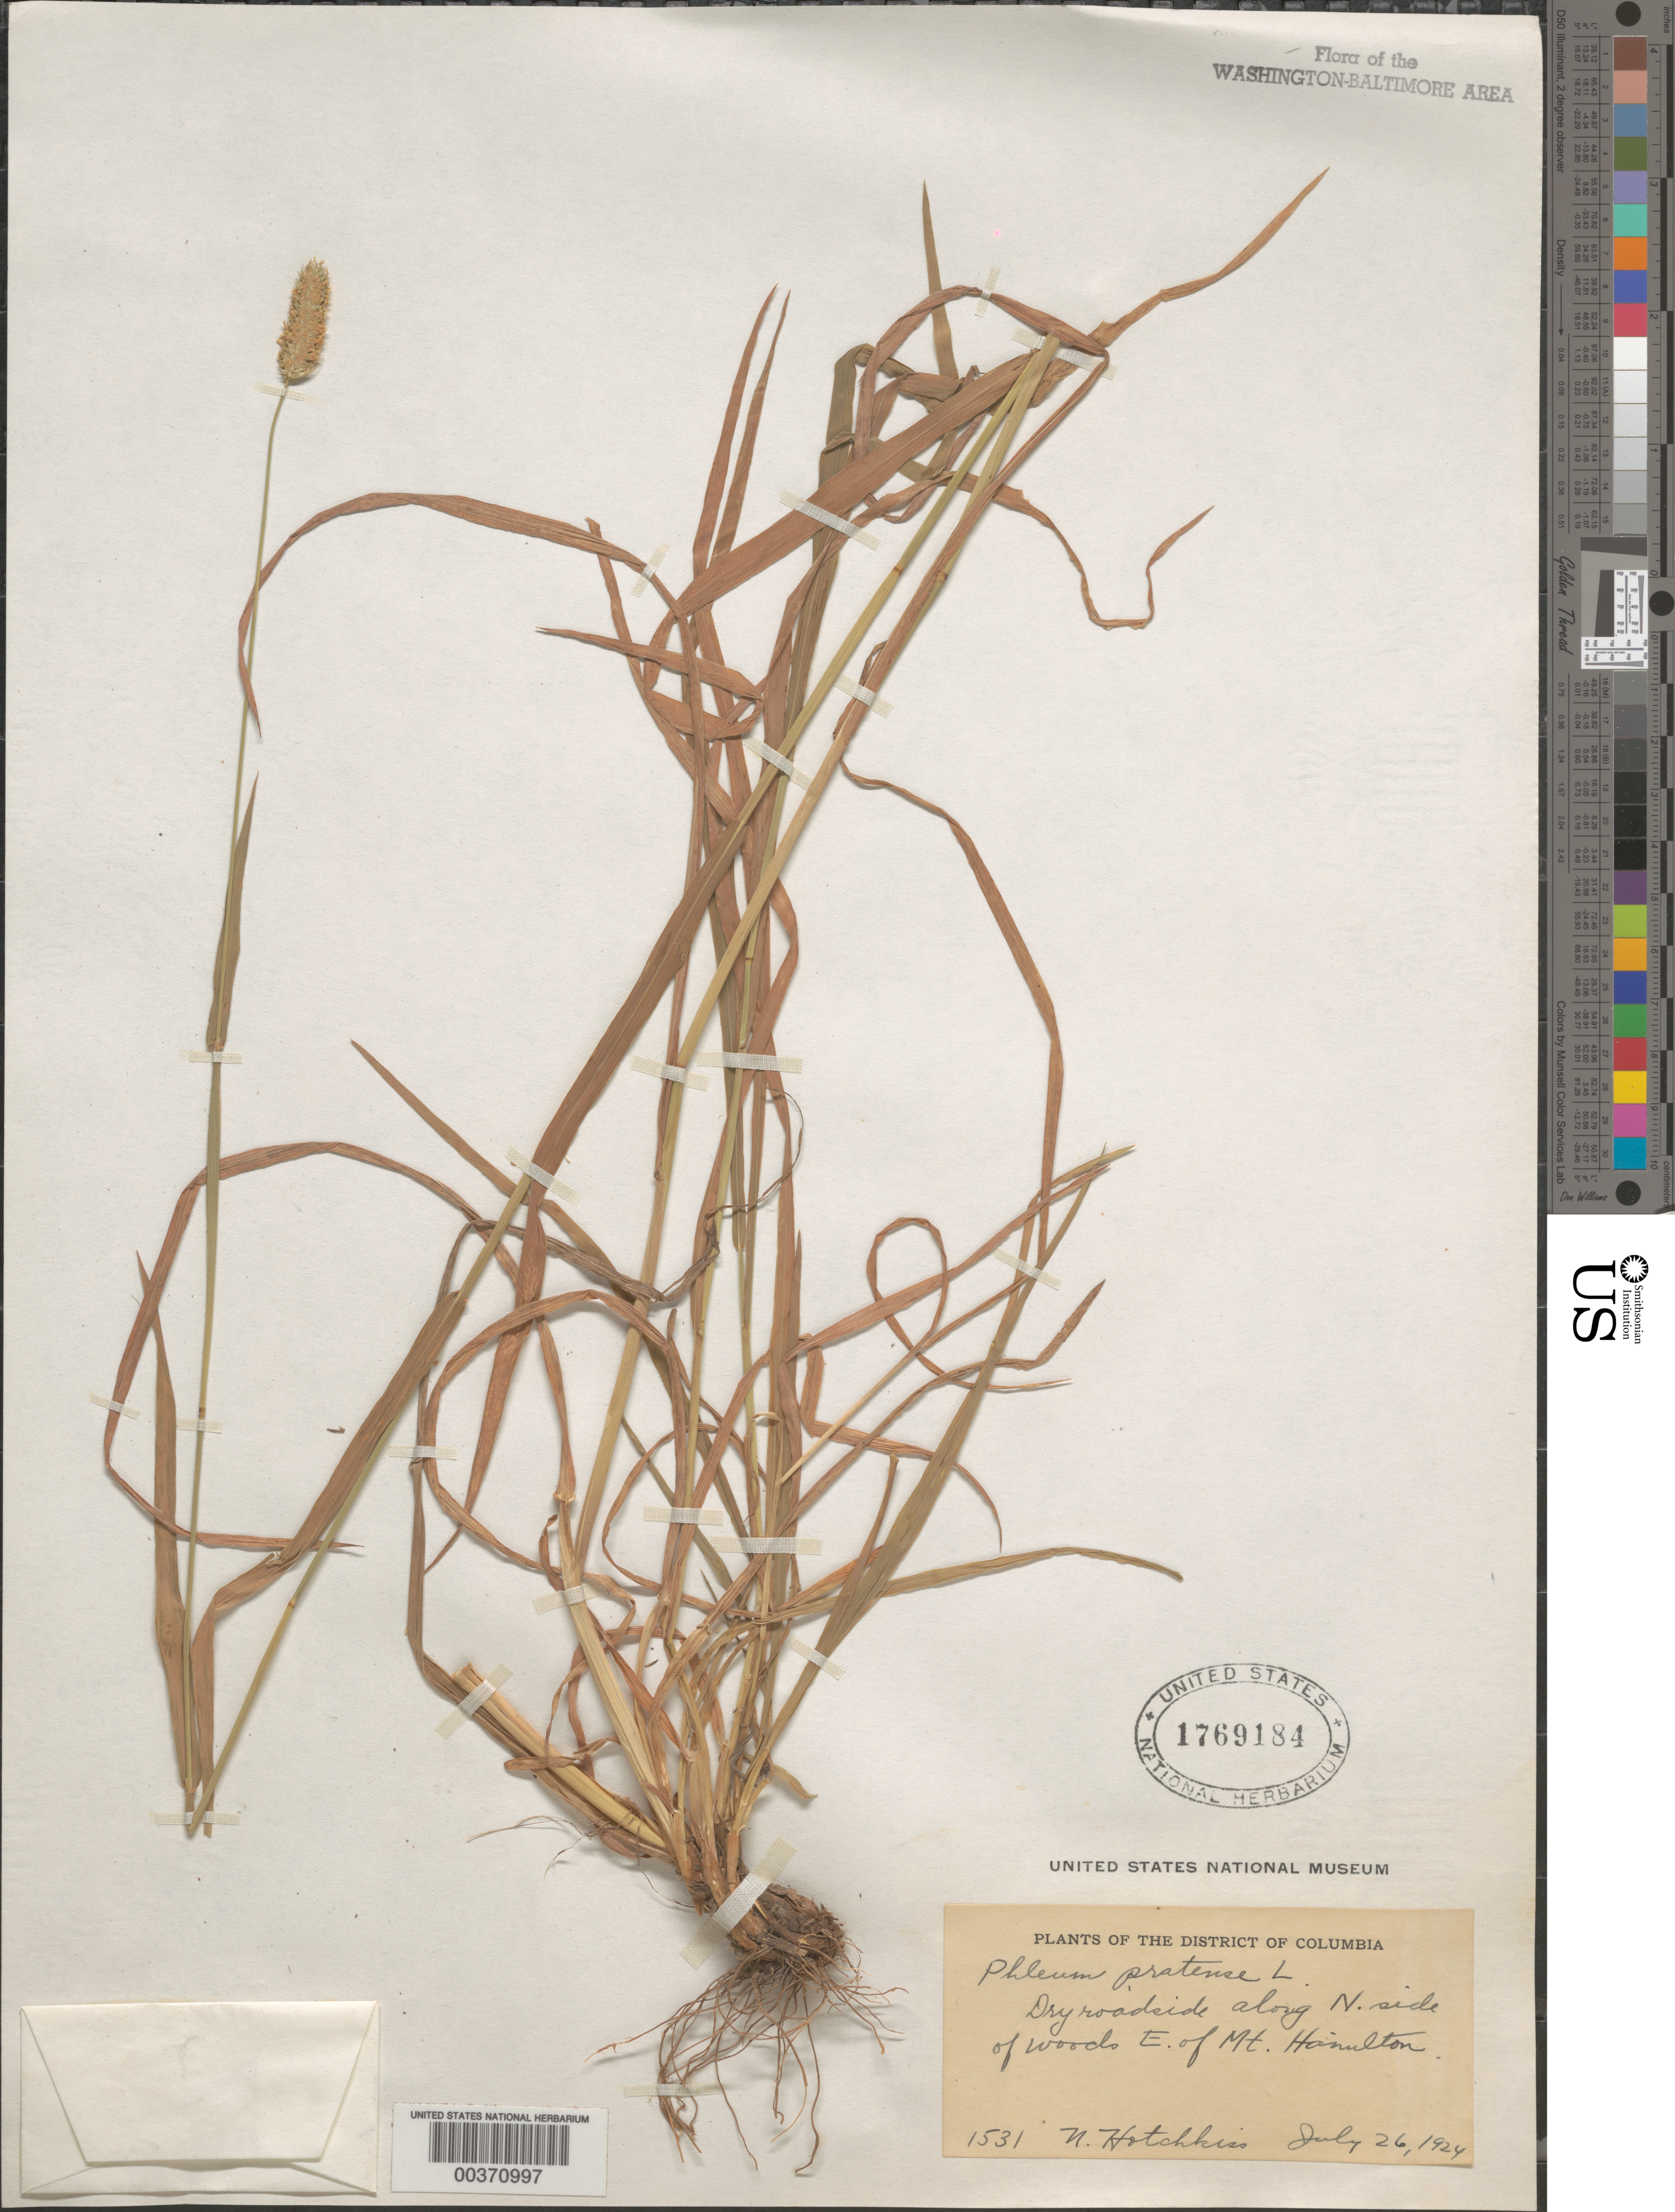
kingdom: Plantae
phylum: Tracheophyta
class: Liliopsida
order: Poales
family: Poaceae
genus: Phleum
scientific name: Phleum pratense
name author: L.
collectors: N. Hotchkiss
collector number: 1531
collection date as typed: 26 Jul 1924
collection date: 1924-07-26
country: United States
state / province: District of Columbia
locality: East of Mount Hamilton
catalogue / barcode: US 1769184